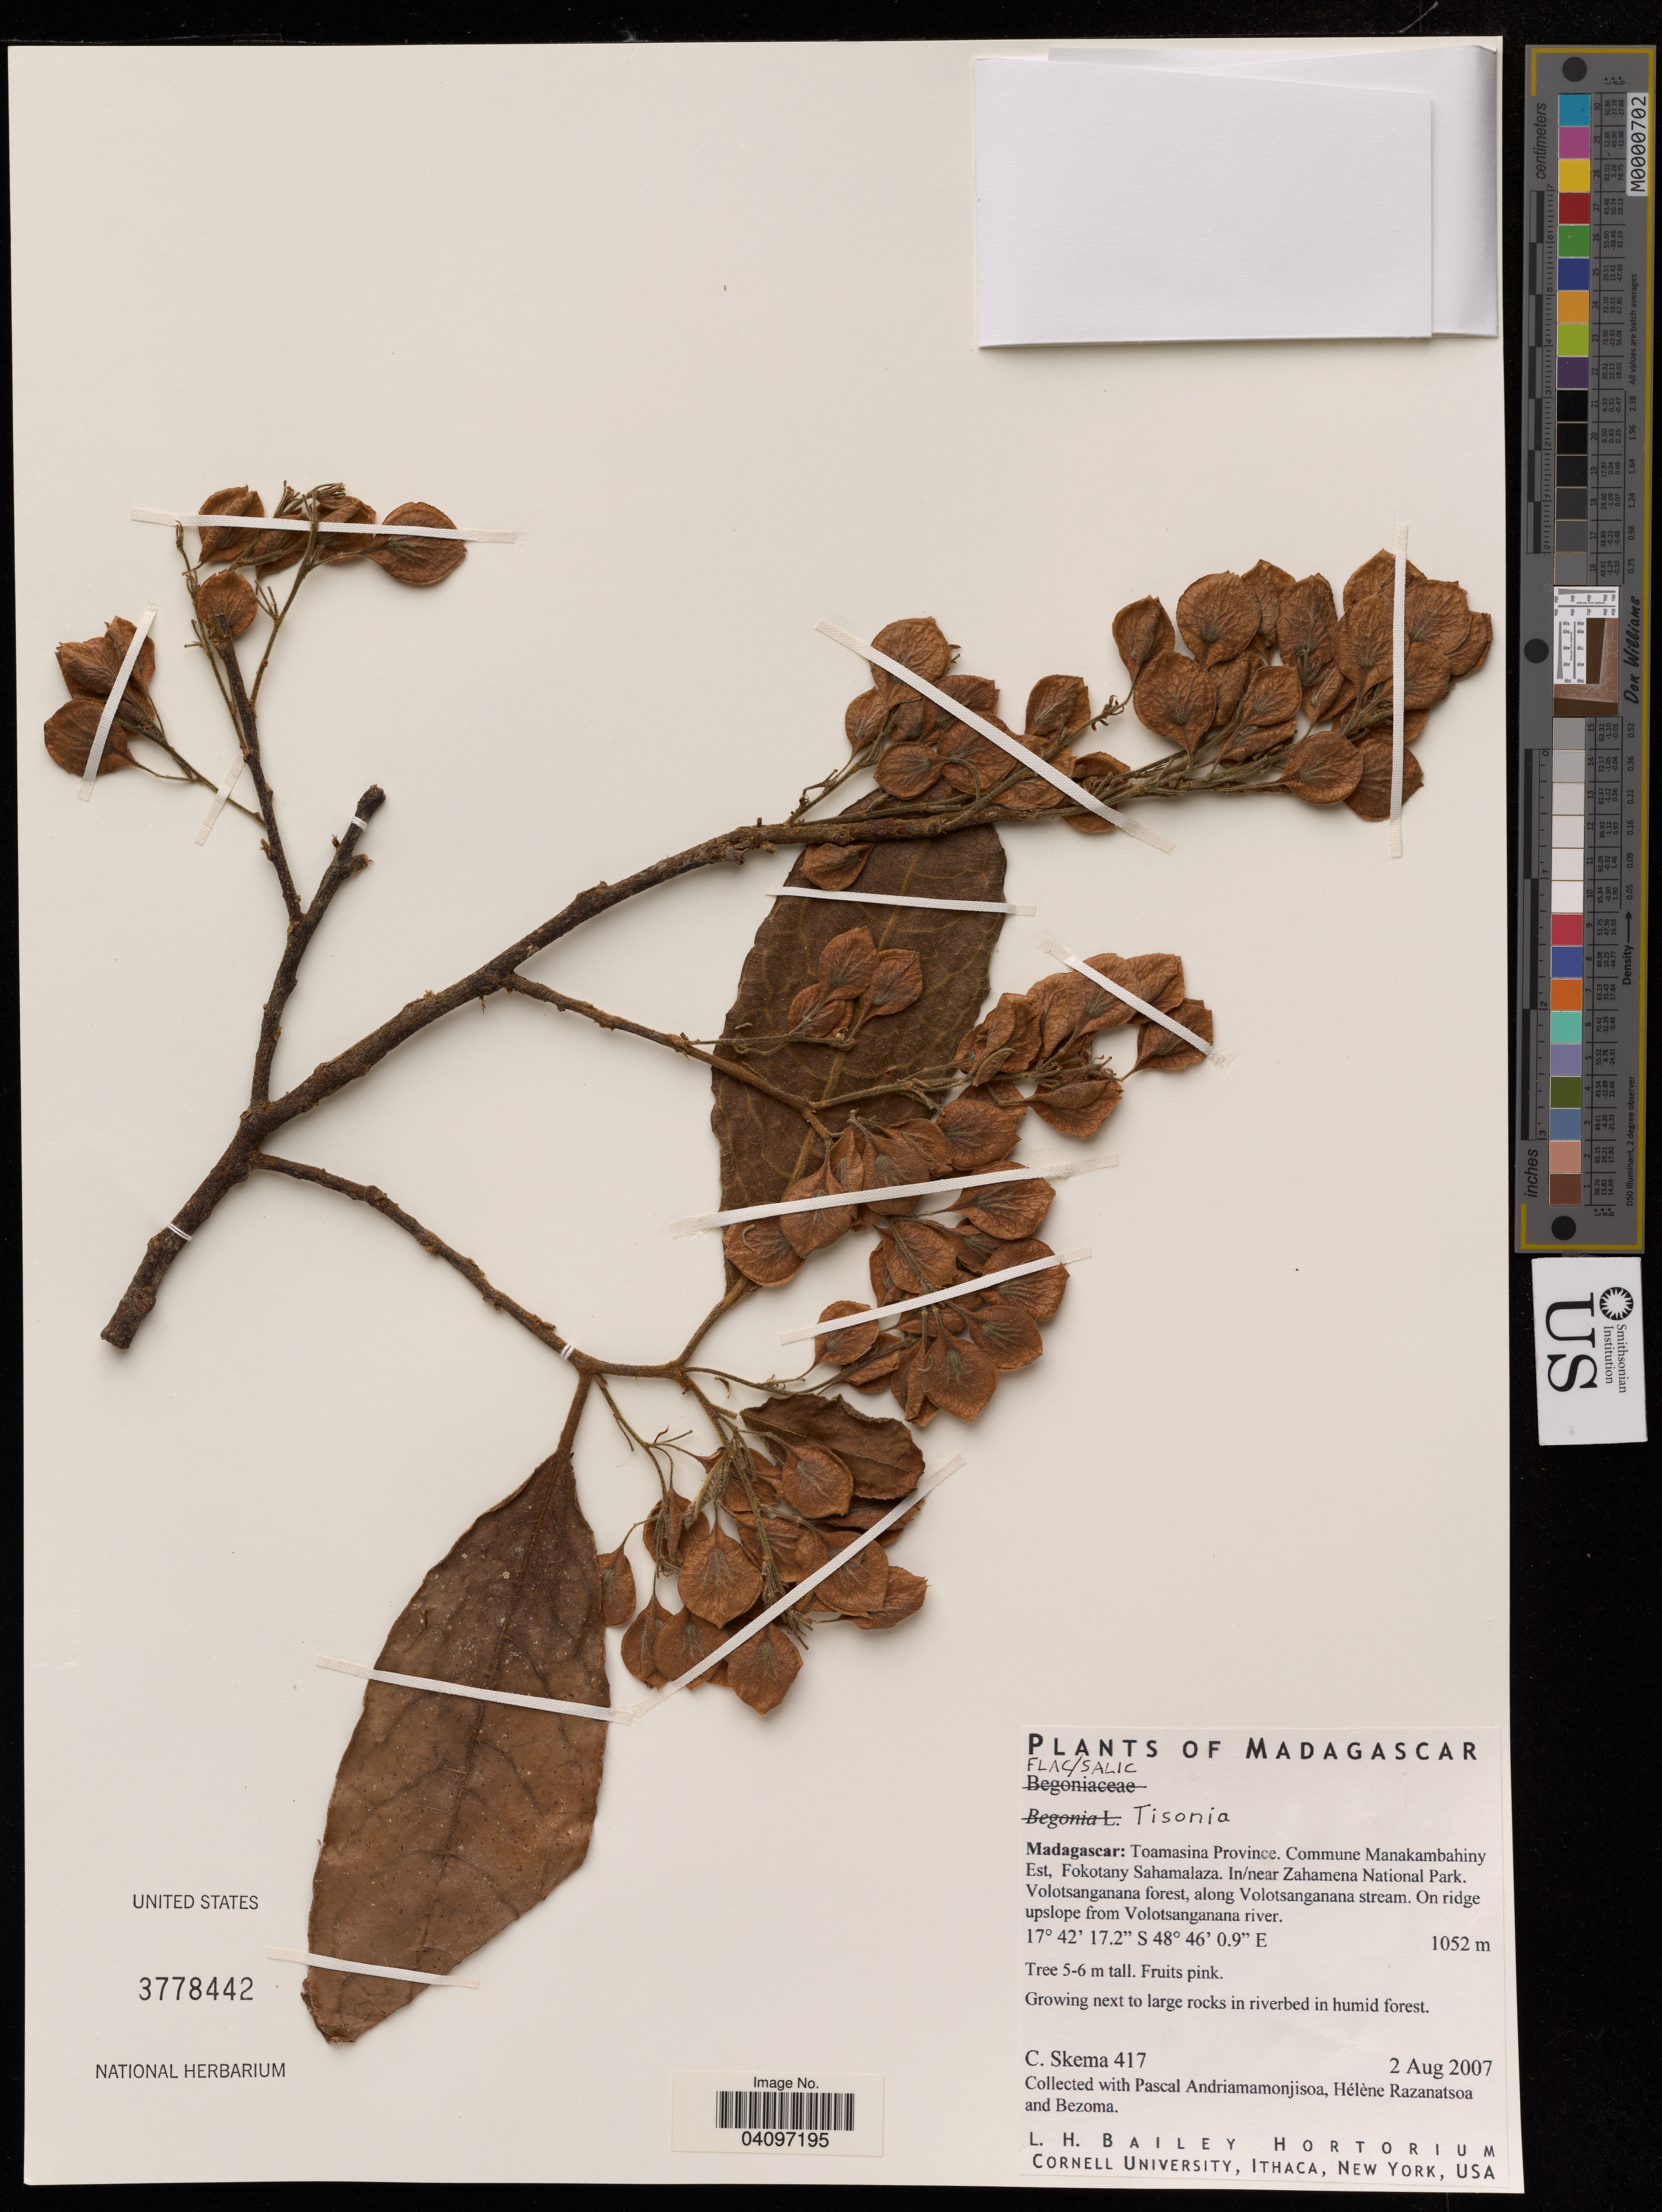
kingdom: Plantae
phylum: Tracheophyta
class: Magnoliopsida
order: Malpighiales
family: Salicaceae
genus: Tisonia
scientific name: Tisonia sp.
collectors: C. Skema, P. Andriamamonjisoa & H. Razanatsoa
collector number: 417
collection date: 2007-08-02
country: Madagascar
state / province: Toamasina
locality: Commune Manakambahiny Est, Fokotany Sahamalaza. In/near Zahamena National Park. Volotsanganana forest, along Volotsanganana stream. On ridge upslope from Volotsanganana river.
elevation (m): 1052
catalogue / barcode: US 3778442